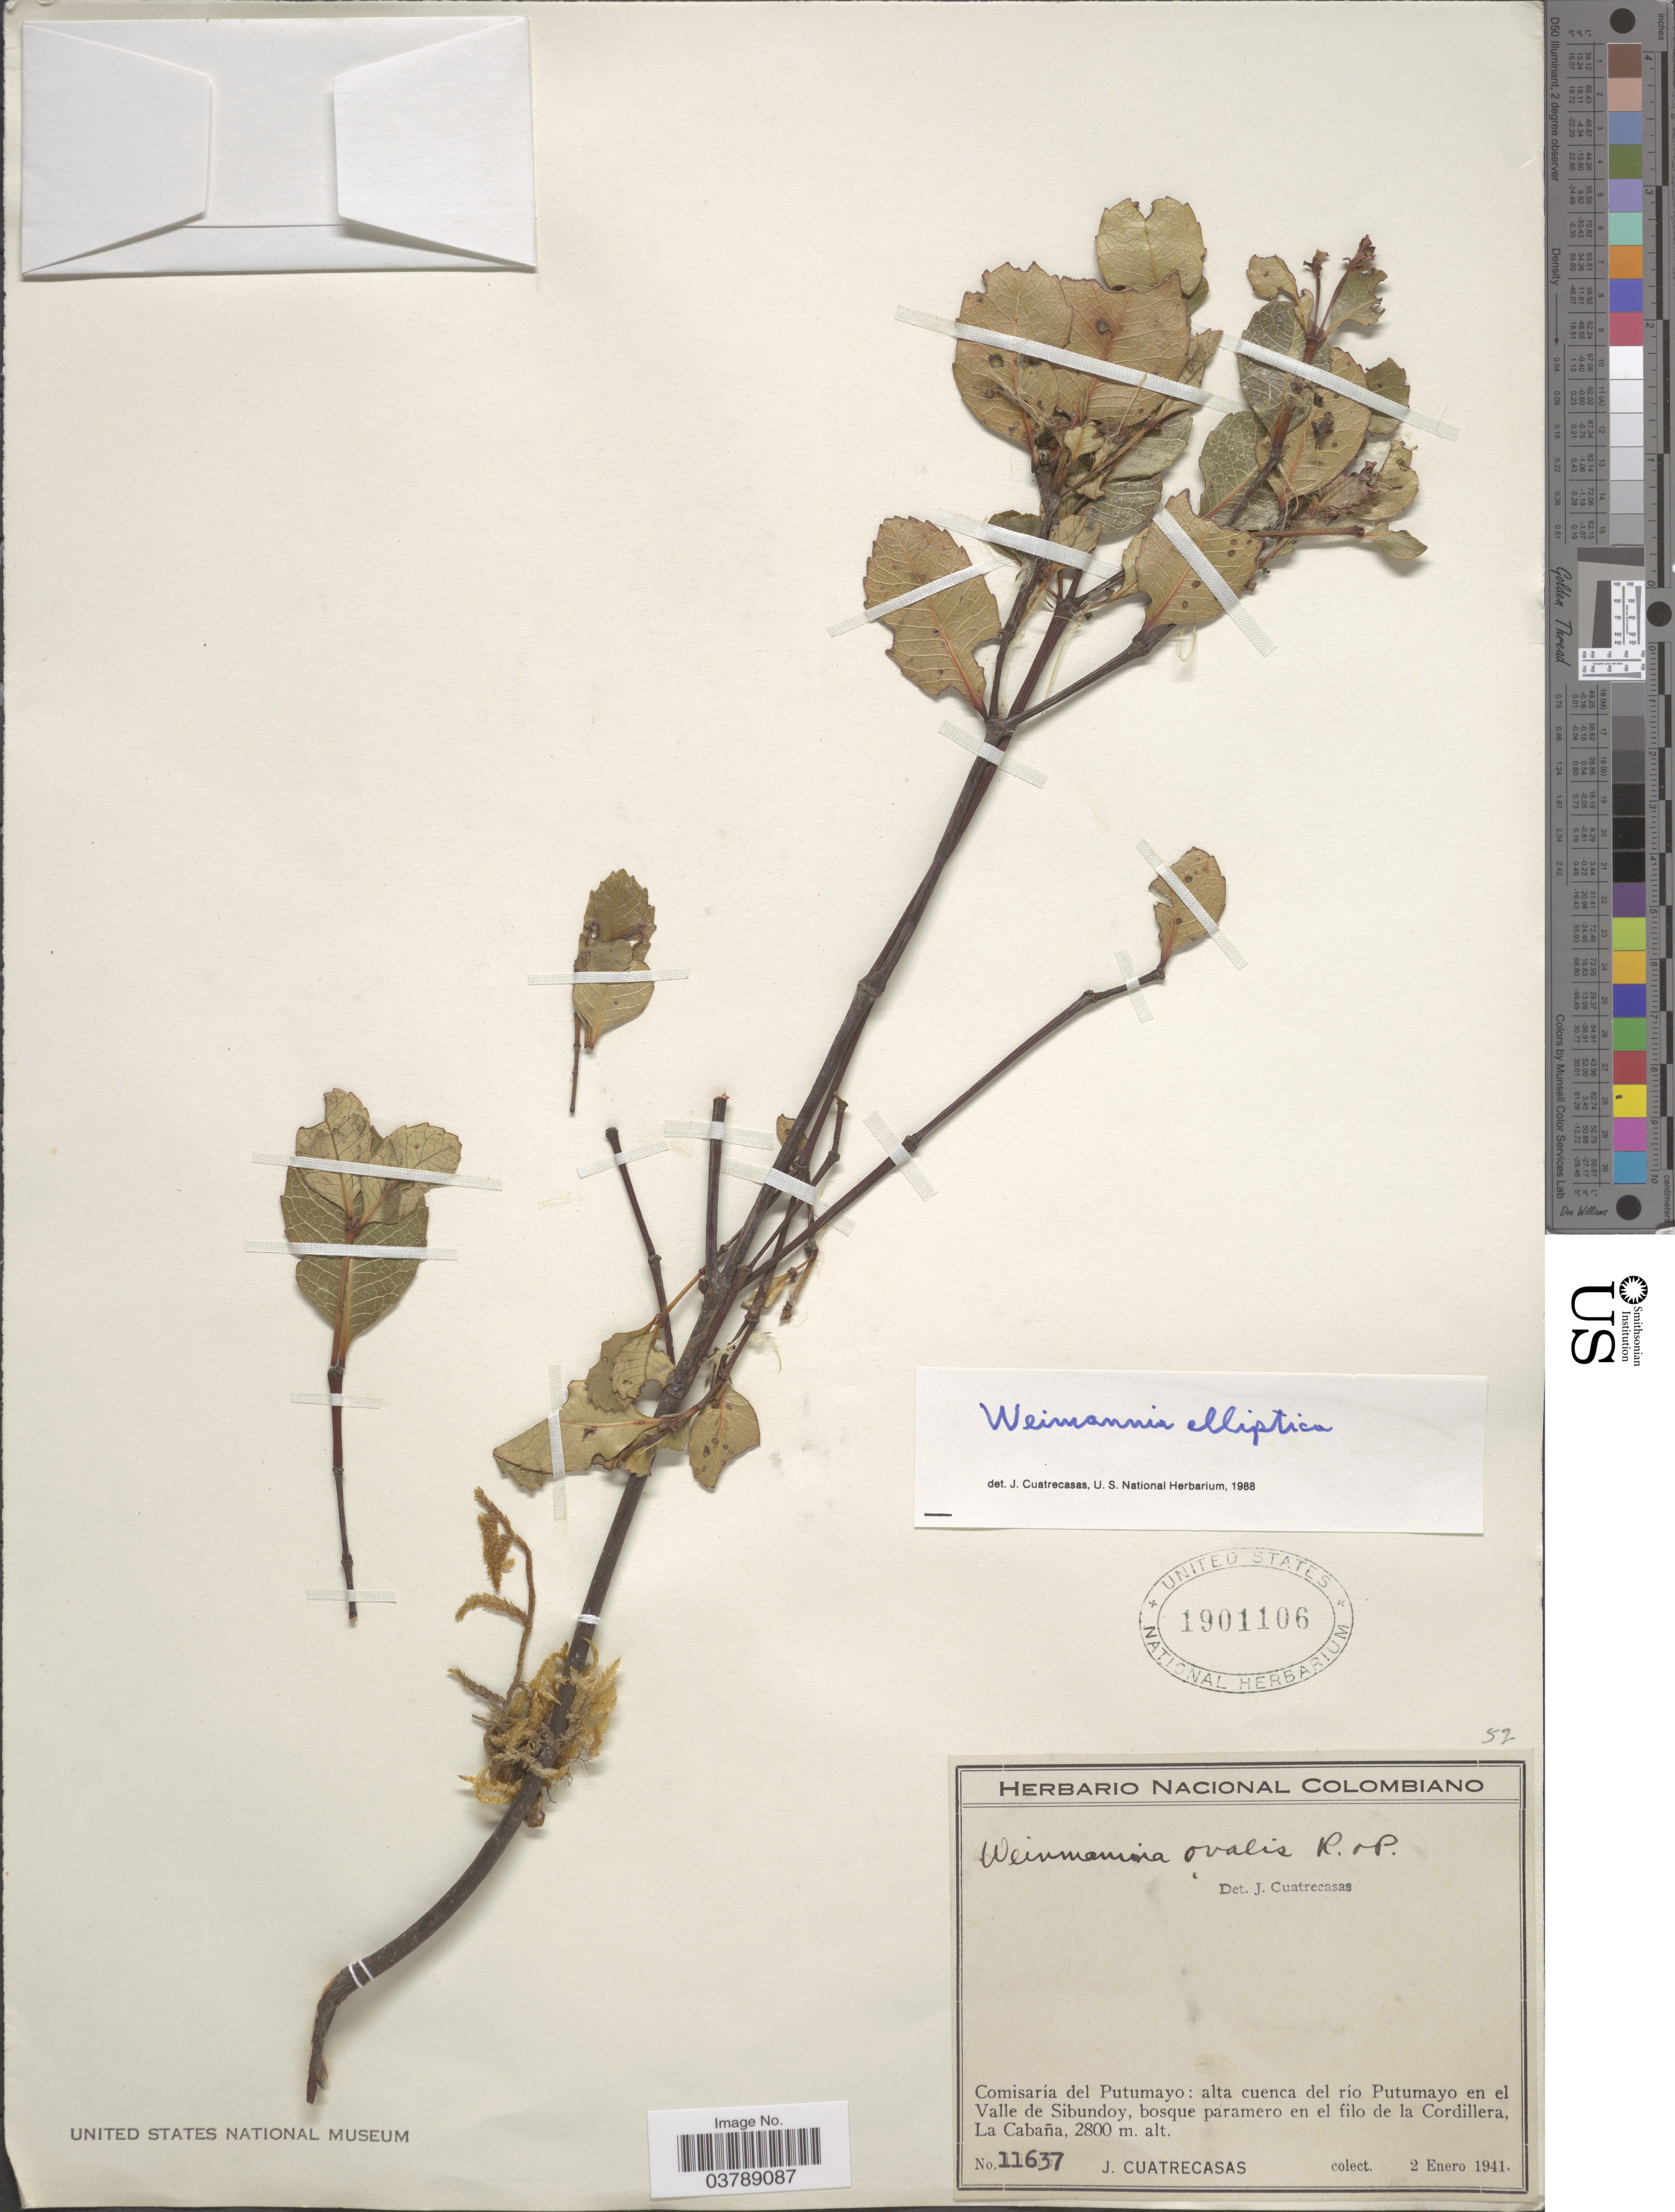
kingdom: Plantae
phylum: Tracheophyta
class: Magnoliopsida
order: Oxalidales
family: Cunoniaceae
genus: Weinmannia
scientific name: Weinmannia elliptica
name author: Kunth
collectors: J. Cuatrecasas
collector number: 11637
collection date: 1941-01-02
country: Colombia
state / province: Putumayo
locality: Comisaría del Putumayo: alta cuenca del río Putumayo en el Valle de Sibundoy, bosque paramero en el filo de la Cordillera, La Cabaña.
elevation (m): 2800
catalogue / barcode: US 1901106